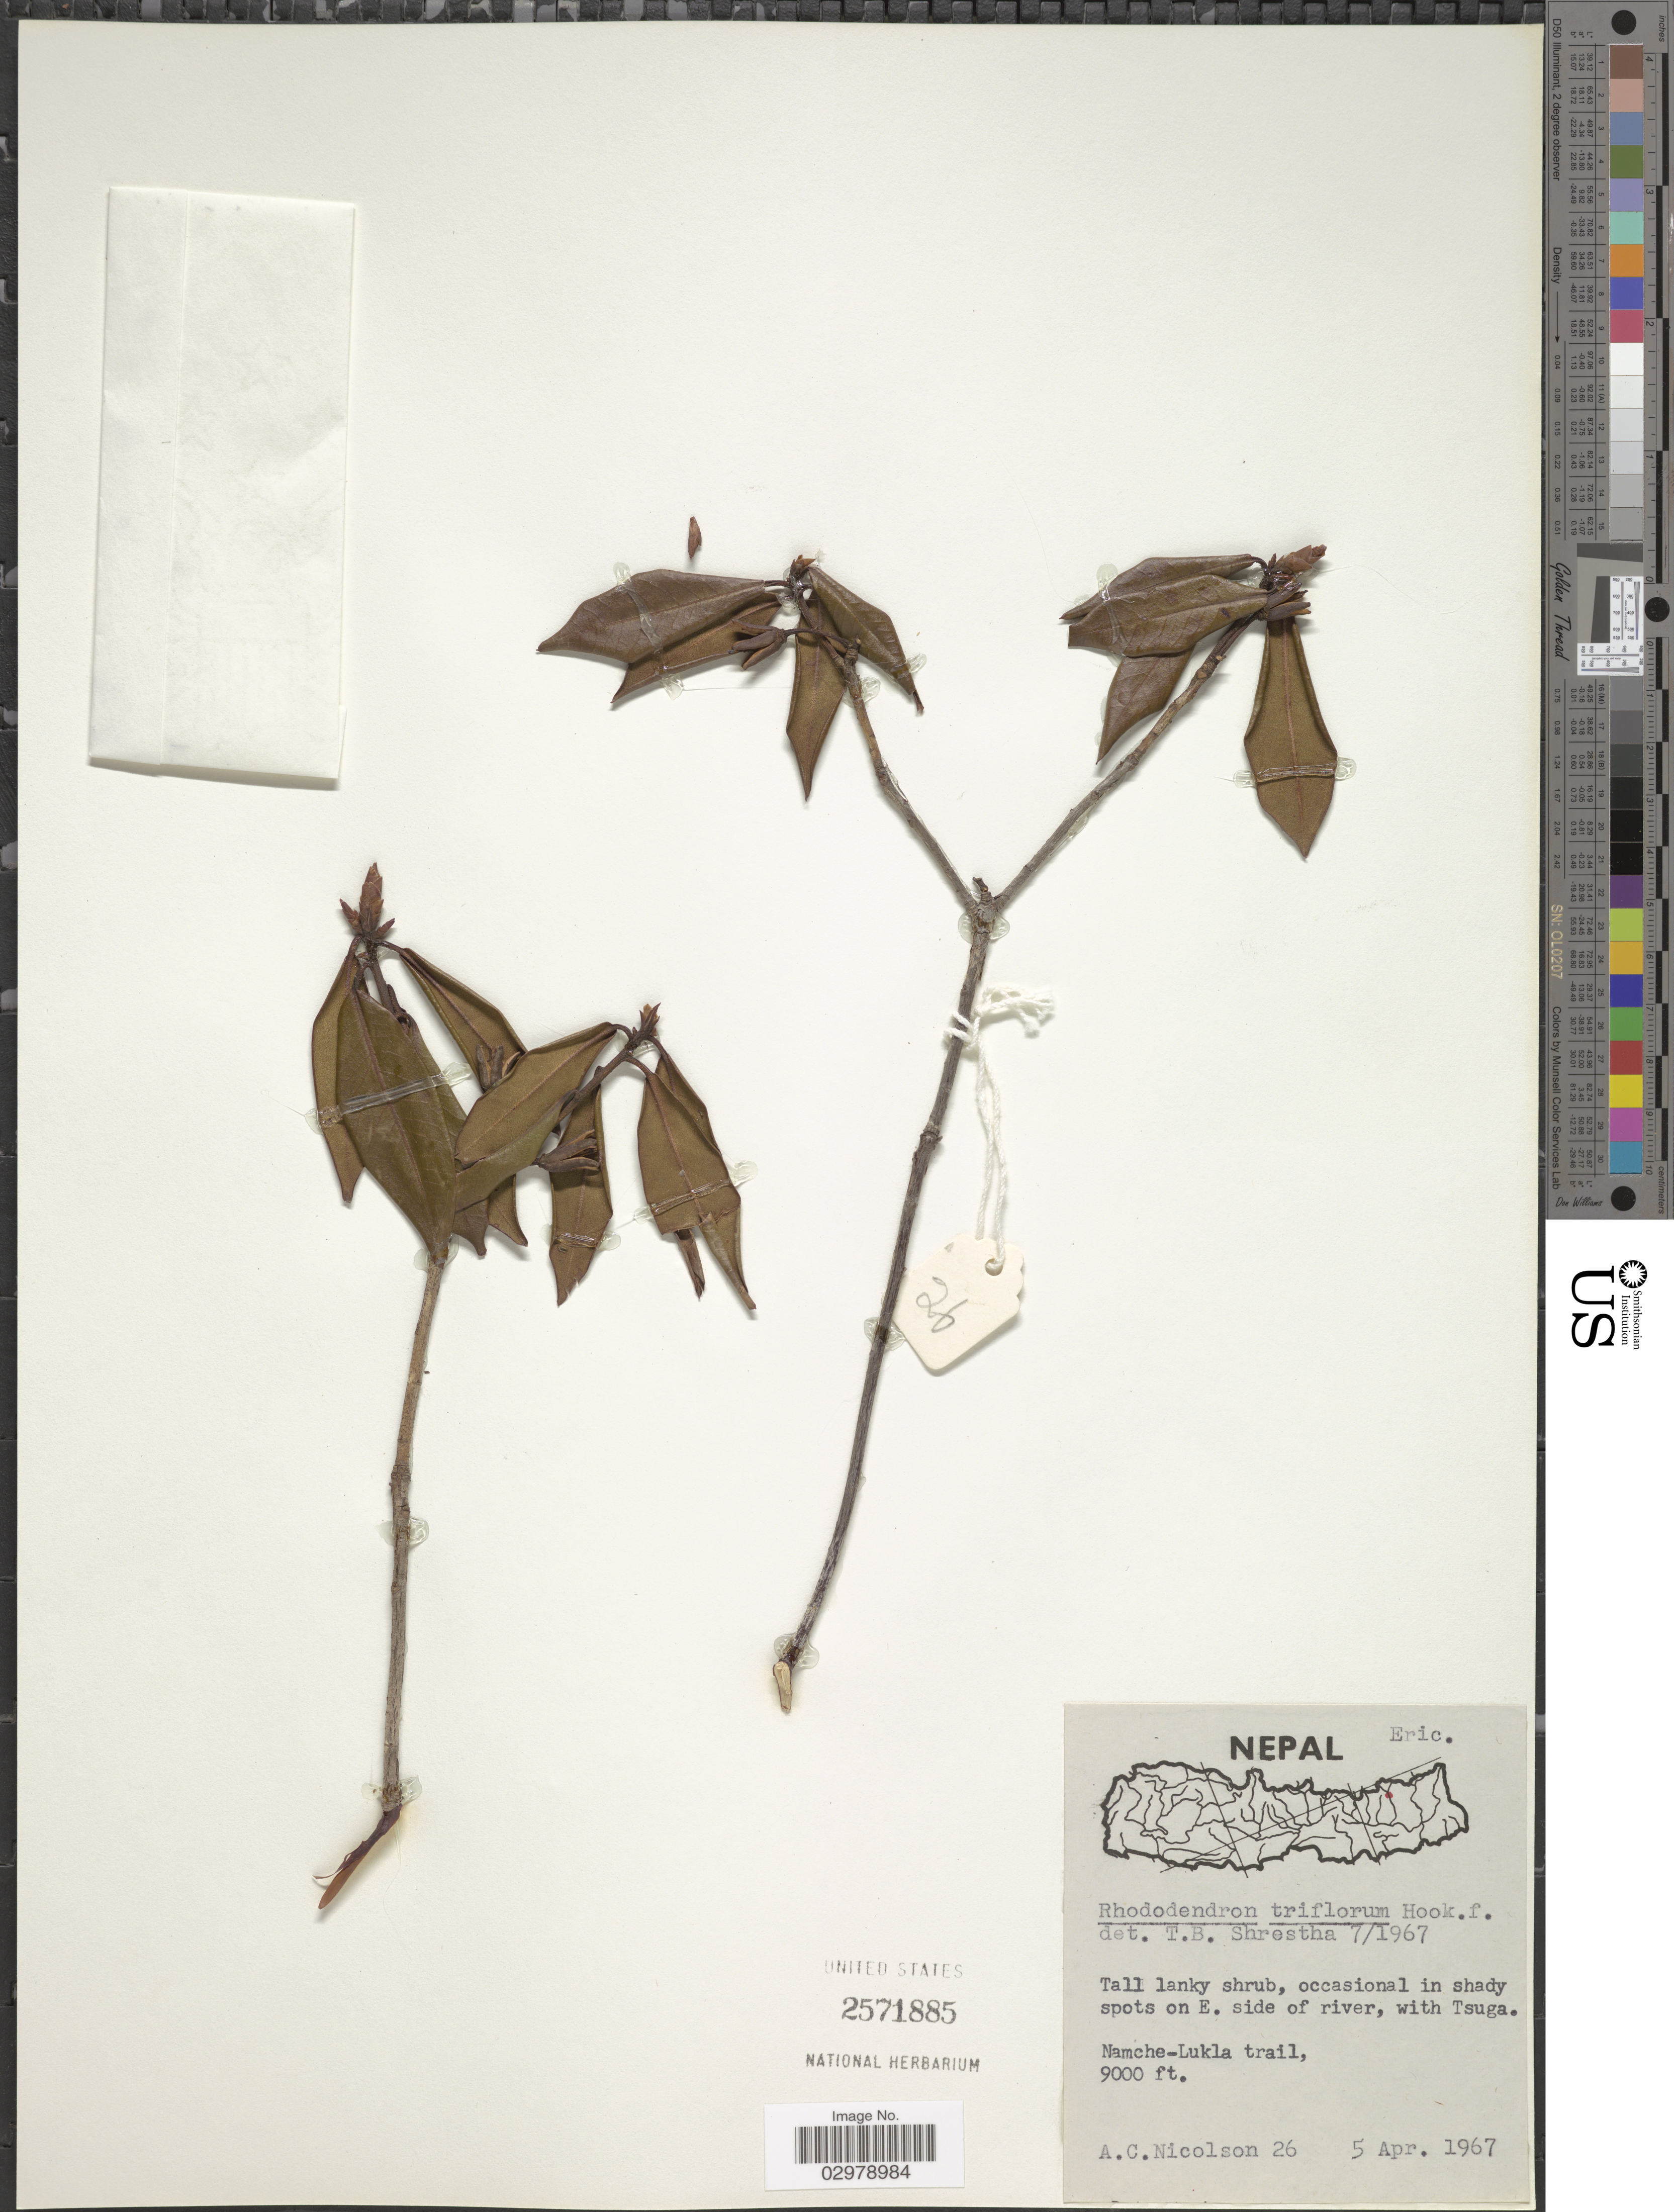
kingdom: Plantae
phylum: Tracheophyta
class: Magnoliopsida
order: Ericales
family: Ericaceae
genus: Rhododendron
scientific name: Rhododendron triflorum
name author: Hook. f.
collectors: A. C. Nicolson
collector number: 26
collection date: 1967-04-05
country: Nepal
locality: Occasional in shady spots on E. side of river, with Tsuga. Namche-Lukla trail.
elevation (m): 2743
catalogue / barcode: US 2571885